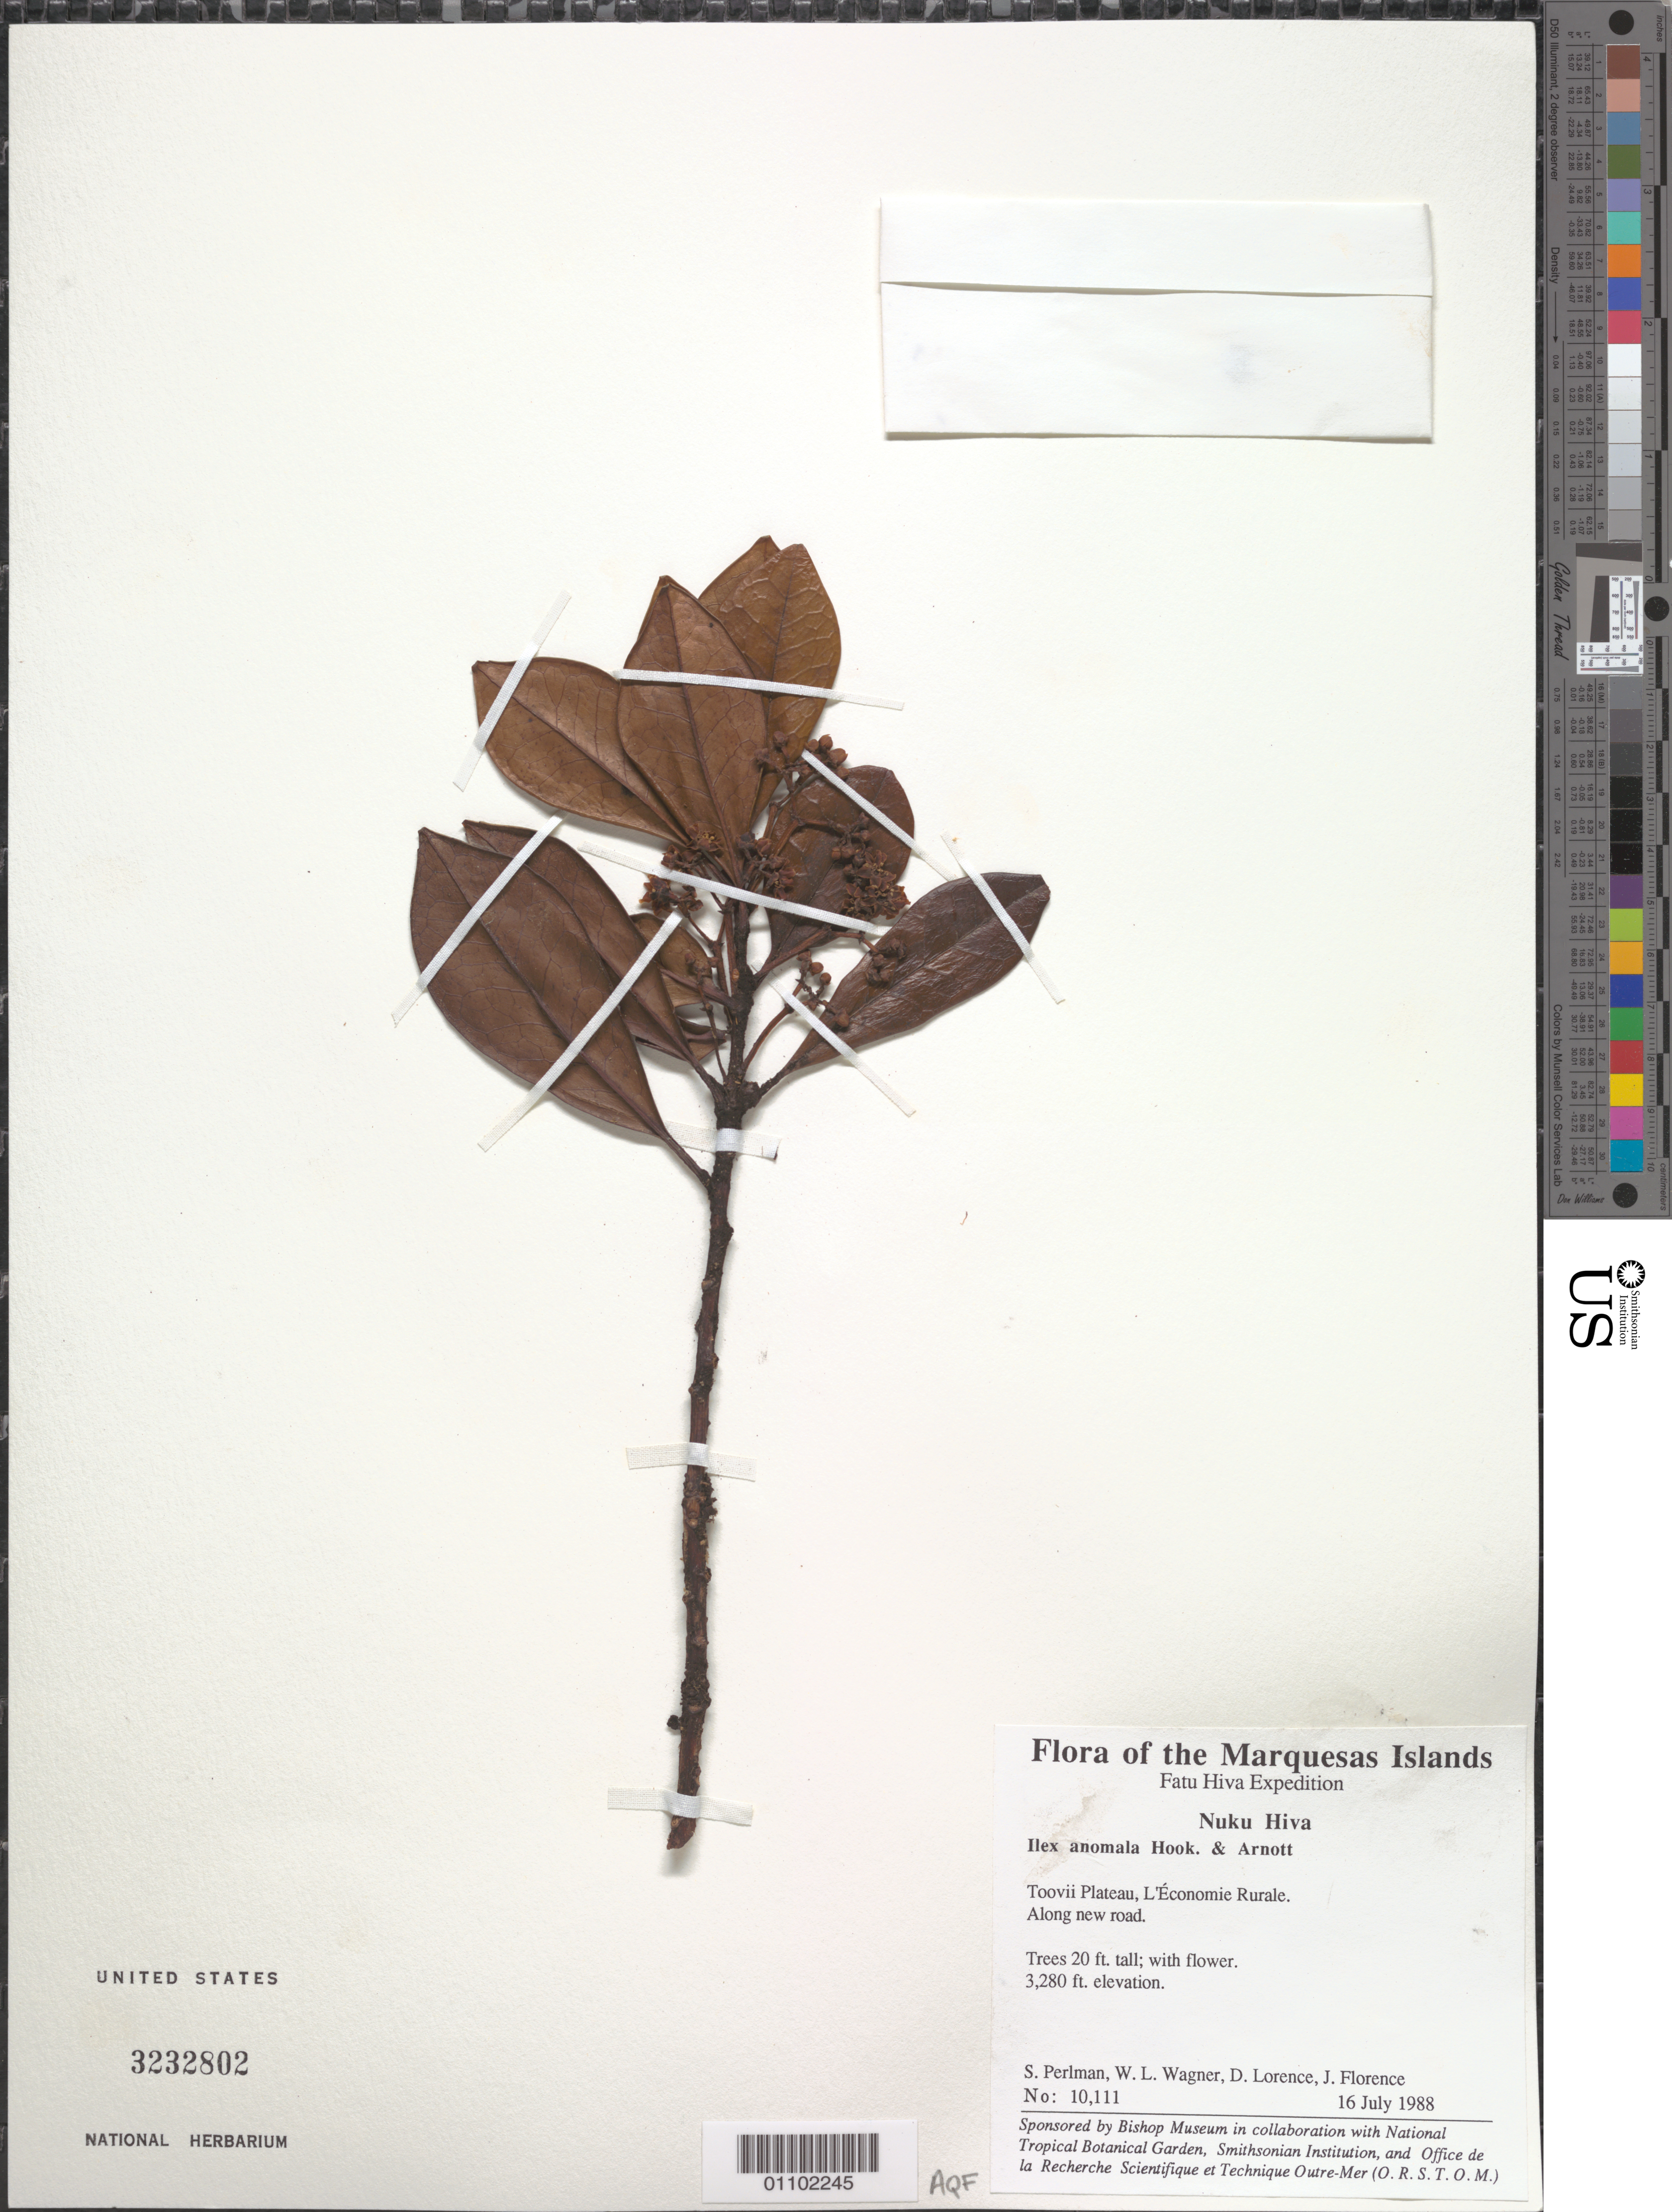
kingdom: Plantae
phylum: Tracheophyta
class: Magnoliopsida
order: Aquifoliales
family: Aquifoliaceae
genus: Ilex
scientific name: Ilex anomala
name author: Hook. & Arn.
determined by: Wagner, W. L., (BOT), Smithsonian Institution - National Museum of Natural History (UNITED STATES)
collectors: S. P. Perlman, W. L. Wagner, D. Lorence & J. Florence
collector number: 10111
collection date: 1988-07-16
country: French Polynesia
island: Nuku Hiva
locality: Toovii Plateau, l'Economie Rurale, along new road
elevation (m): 1000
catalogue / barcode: US 3232802